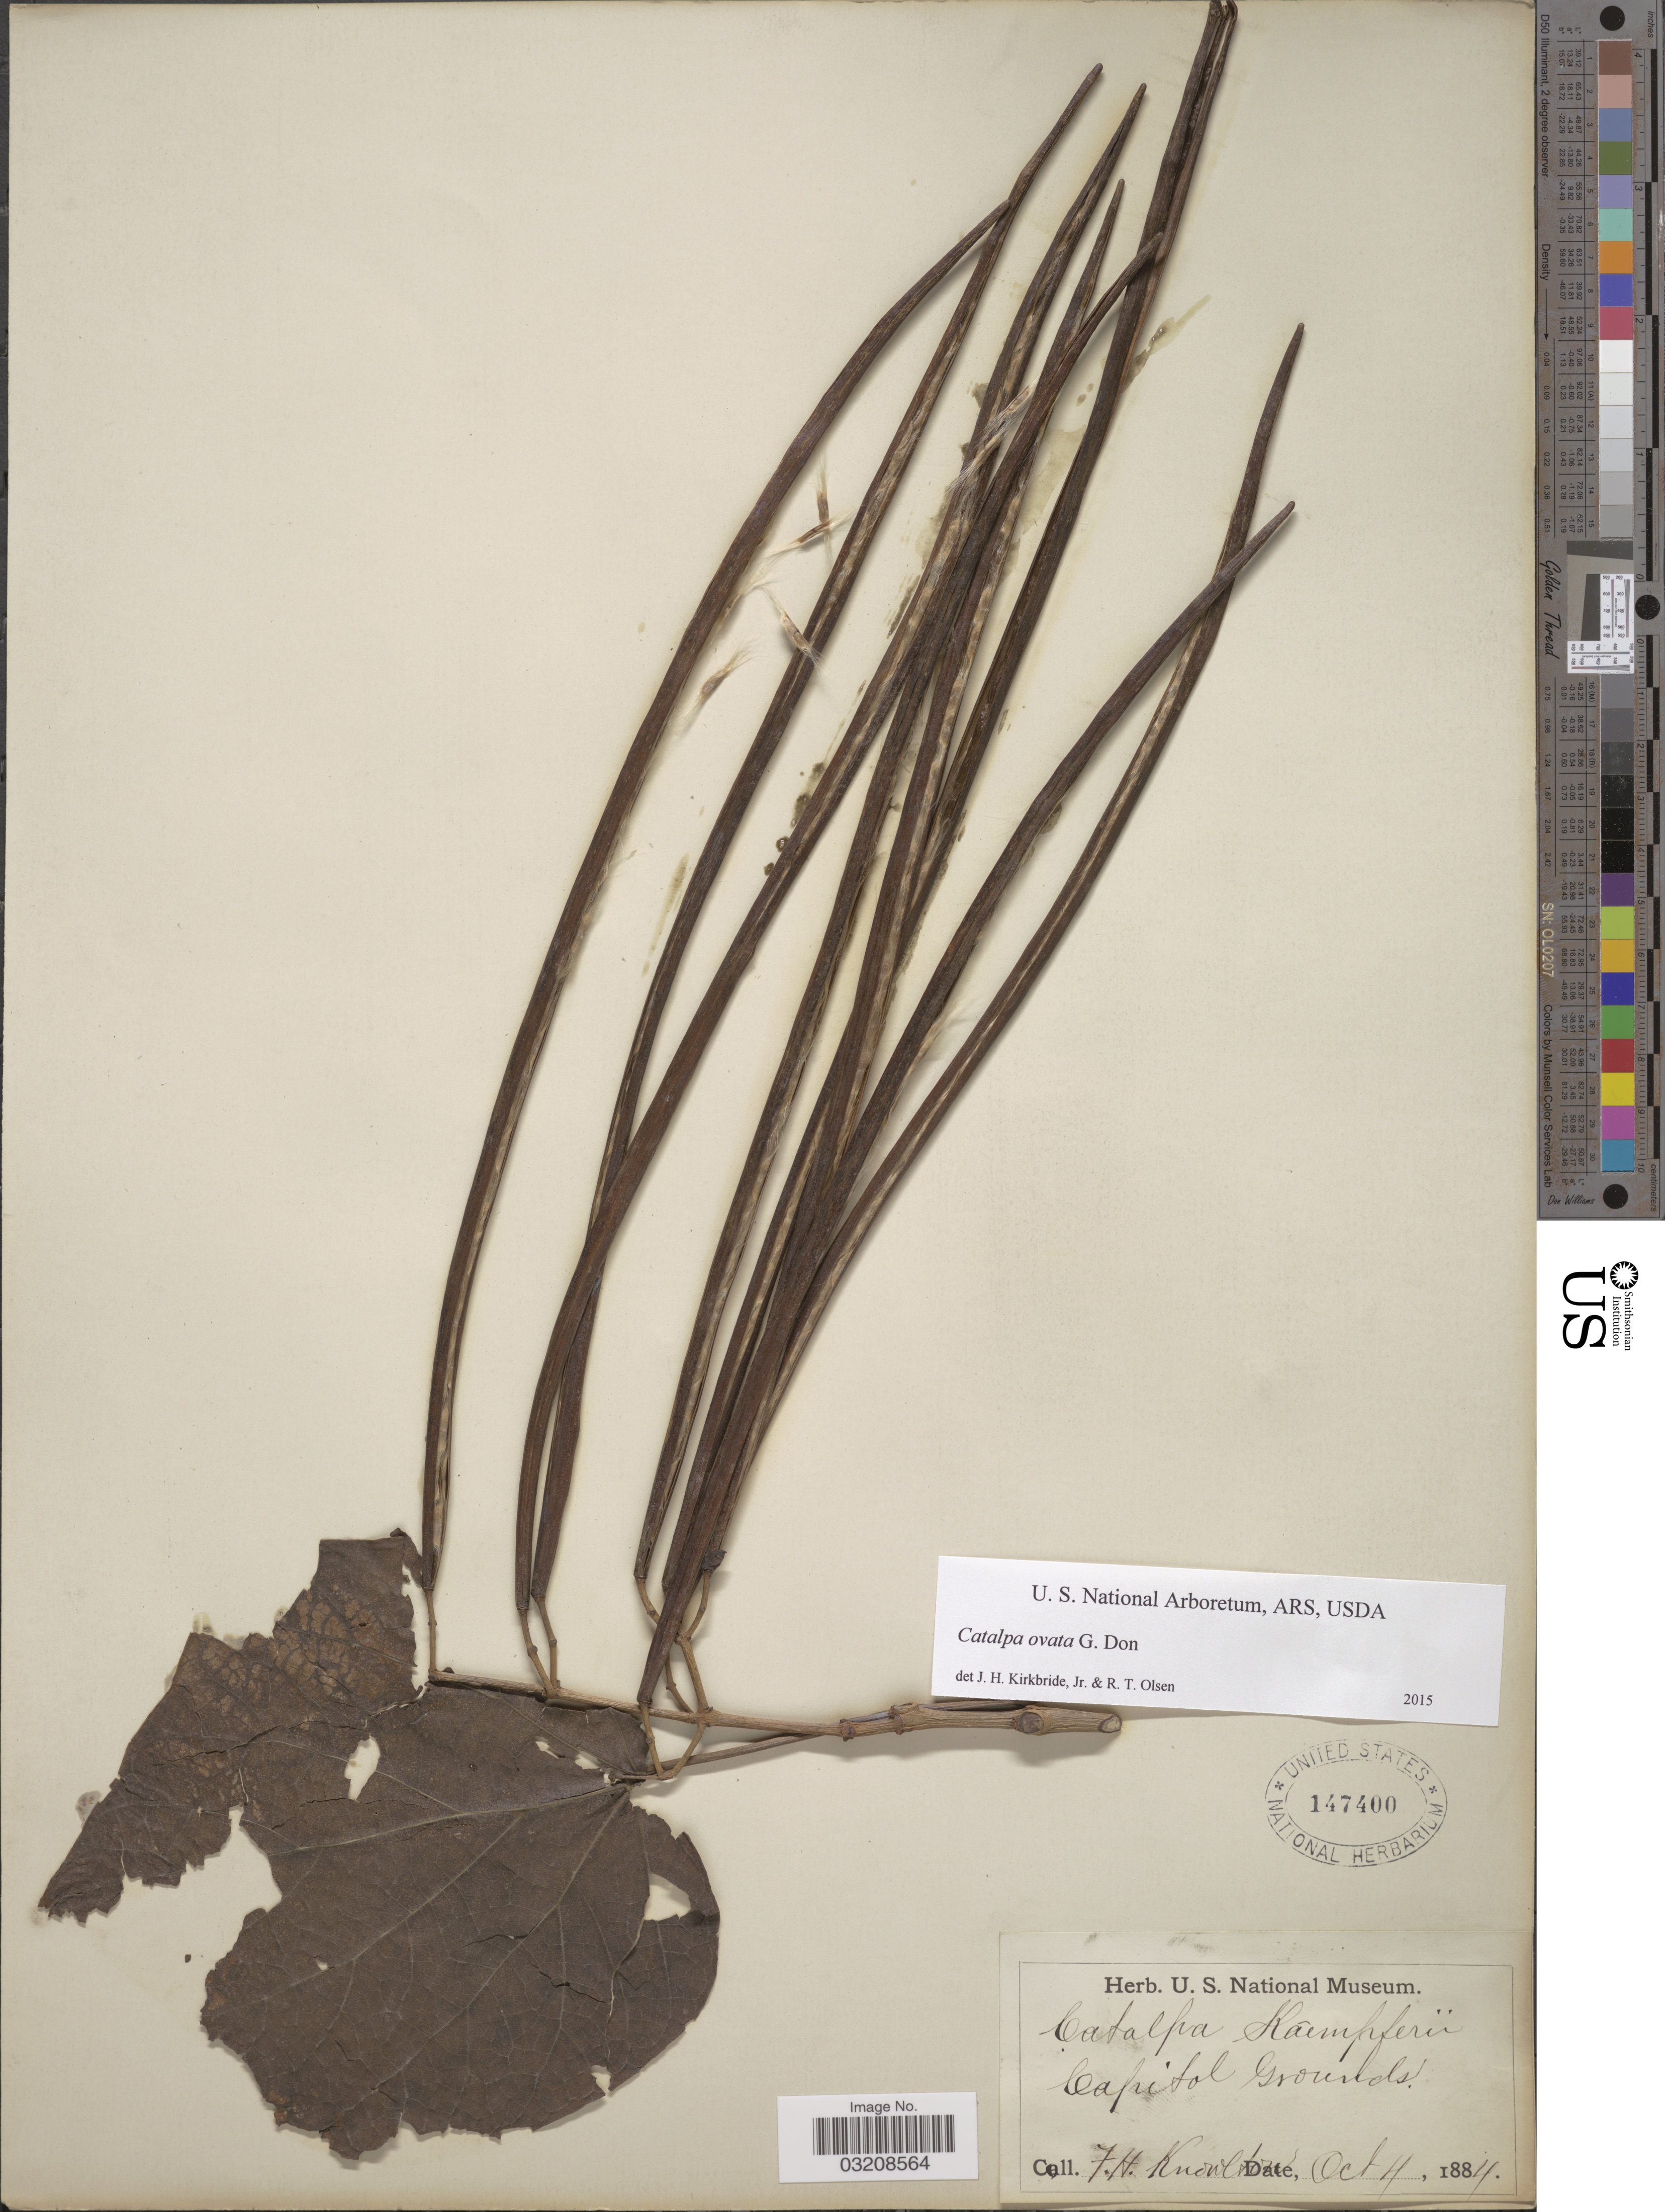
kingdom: Plantae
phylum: Tracheophyta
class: Magnoliopsida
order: Lamiales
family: Bignoniaceae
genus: Catalpa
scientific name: Catalpa ovata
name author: G. Don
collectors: F. H. Knowlton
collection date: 1884-10-04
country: United States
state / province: District of Columbia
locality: Capital Grounds.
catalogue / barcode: US 147400